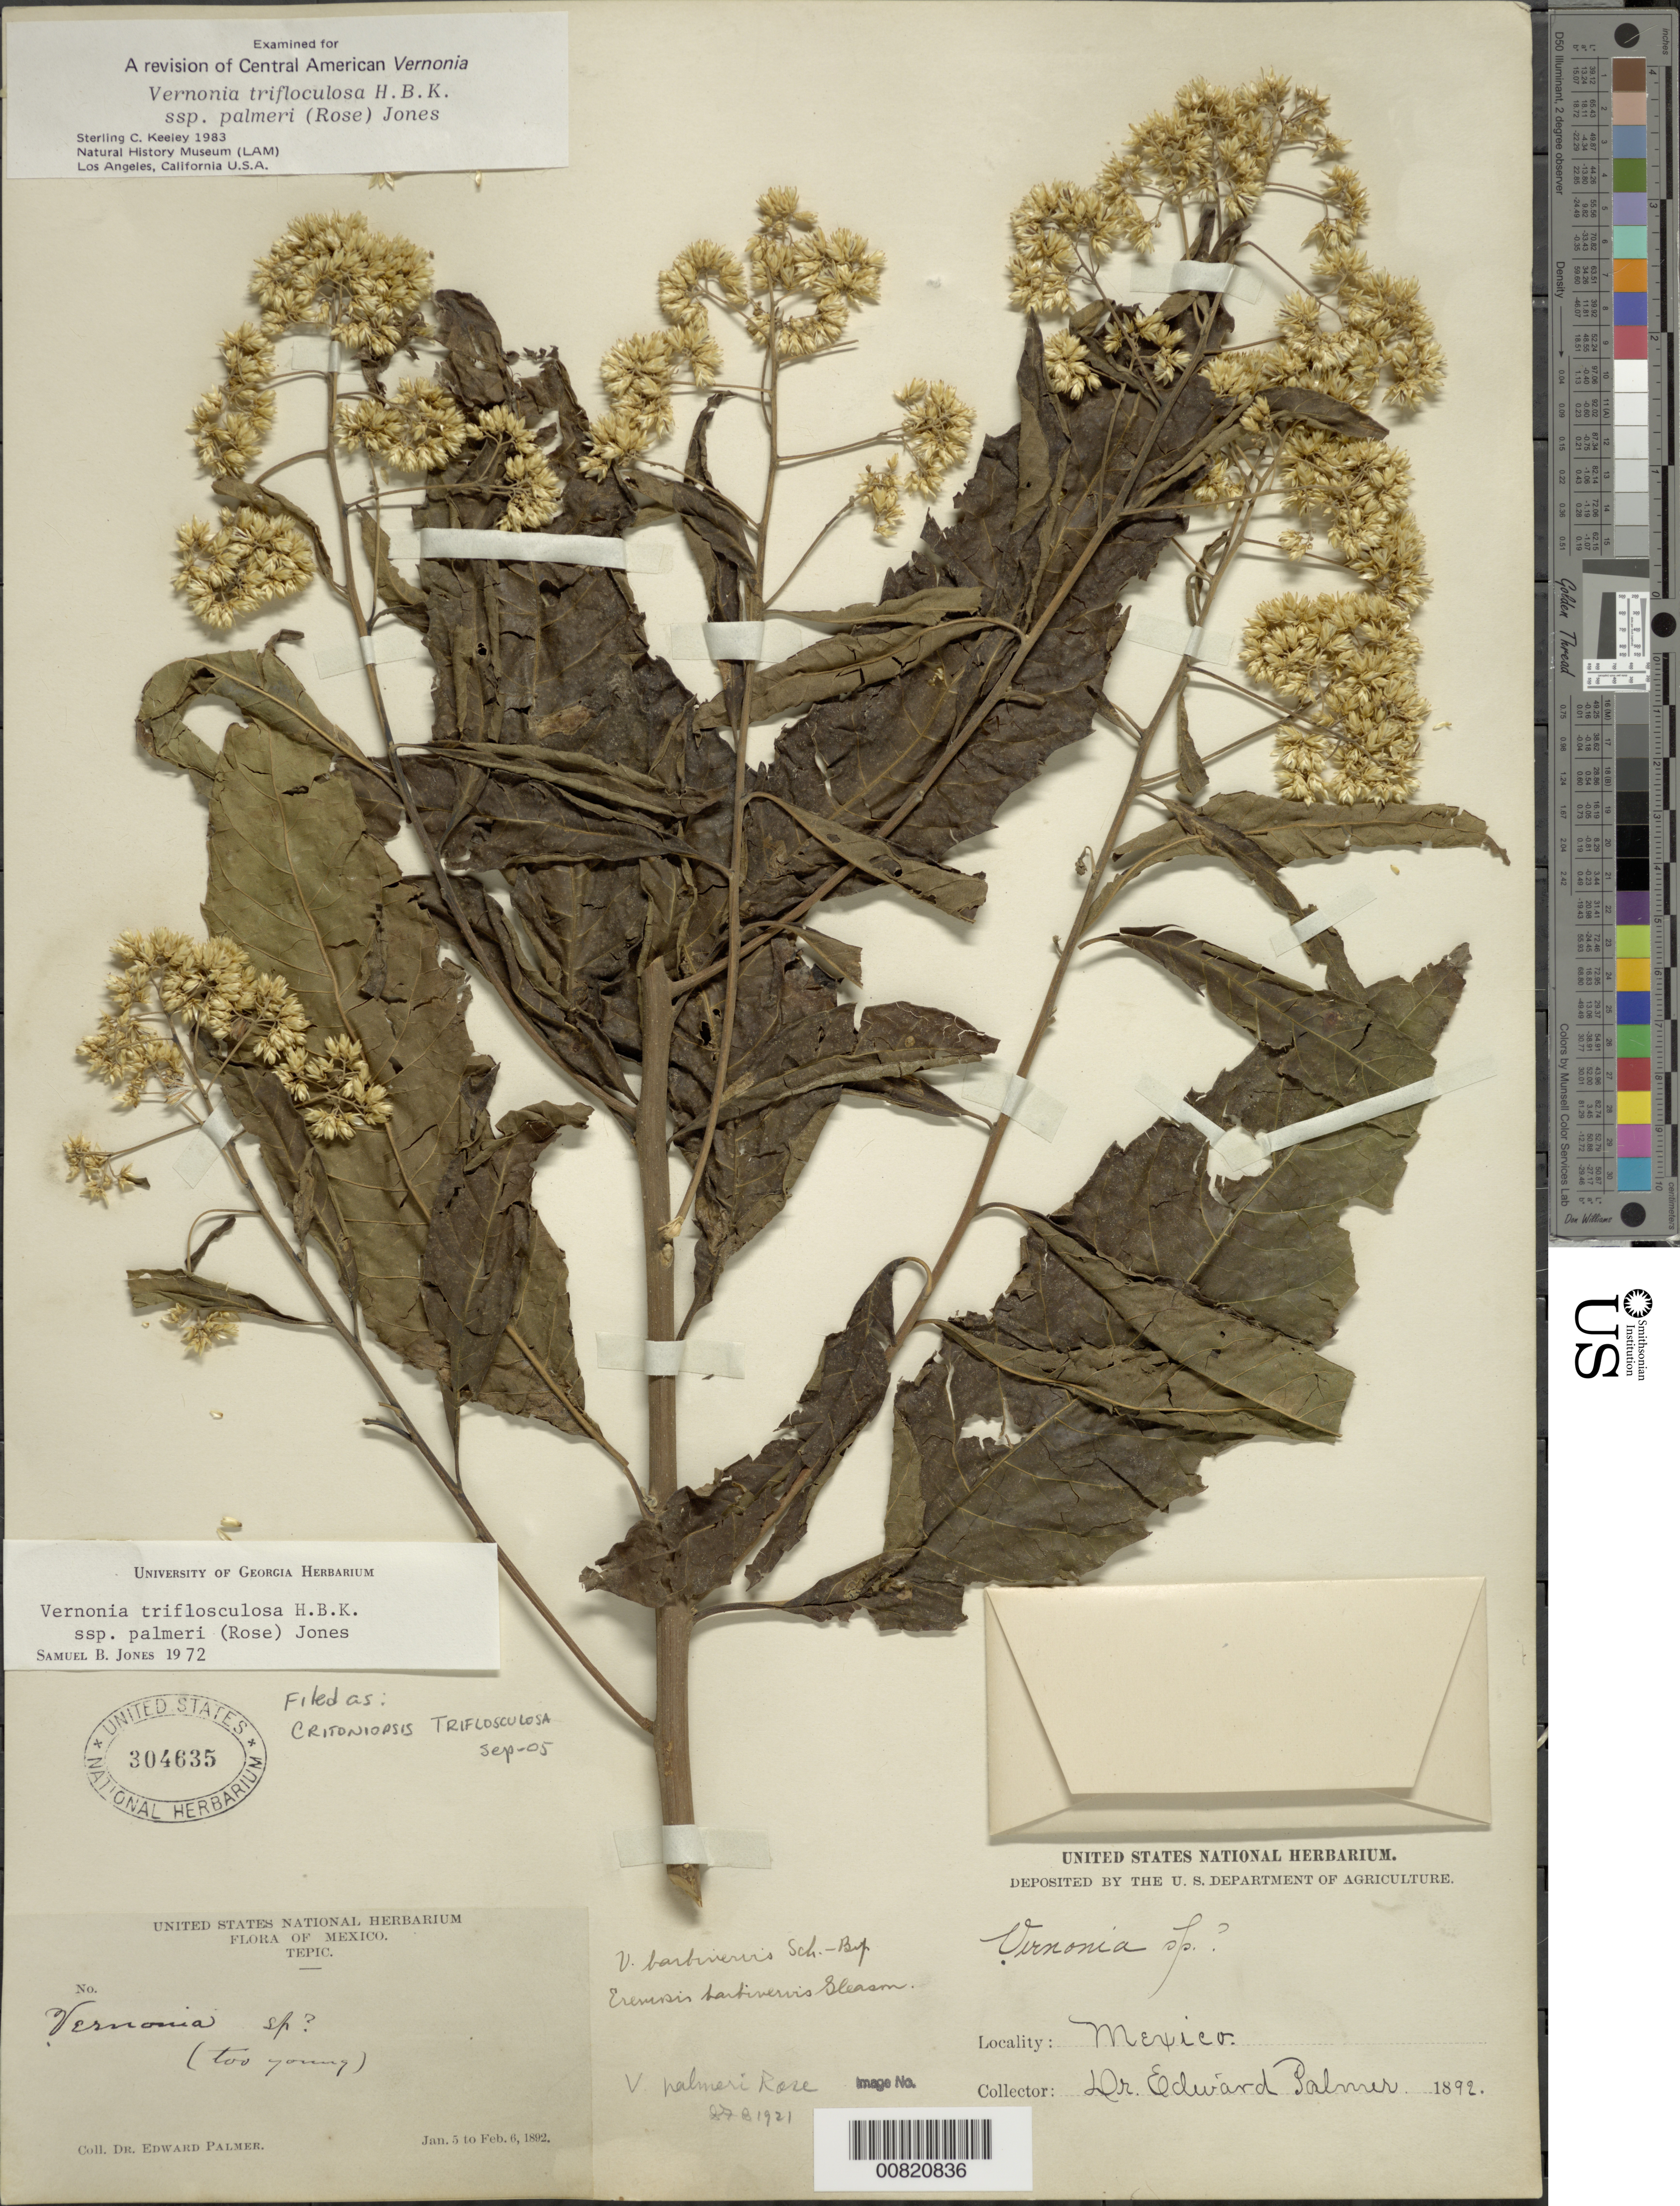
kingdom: Plantae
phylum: Tracheophyta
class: Magnoliopsida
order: Asterales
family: Asteraceae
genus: Eremosis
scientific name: Eremosis triflosculosa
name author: (Kunth) Gleason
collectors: E. Palmer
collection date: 1892-01-05/1892-02-06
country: Mexico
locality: Tepic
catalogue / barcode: US 304635